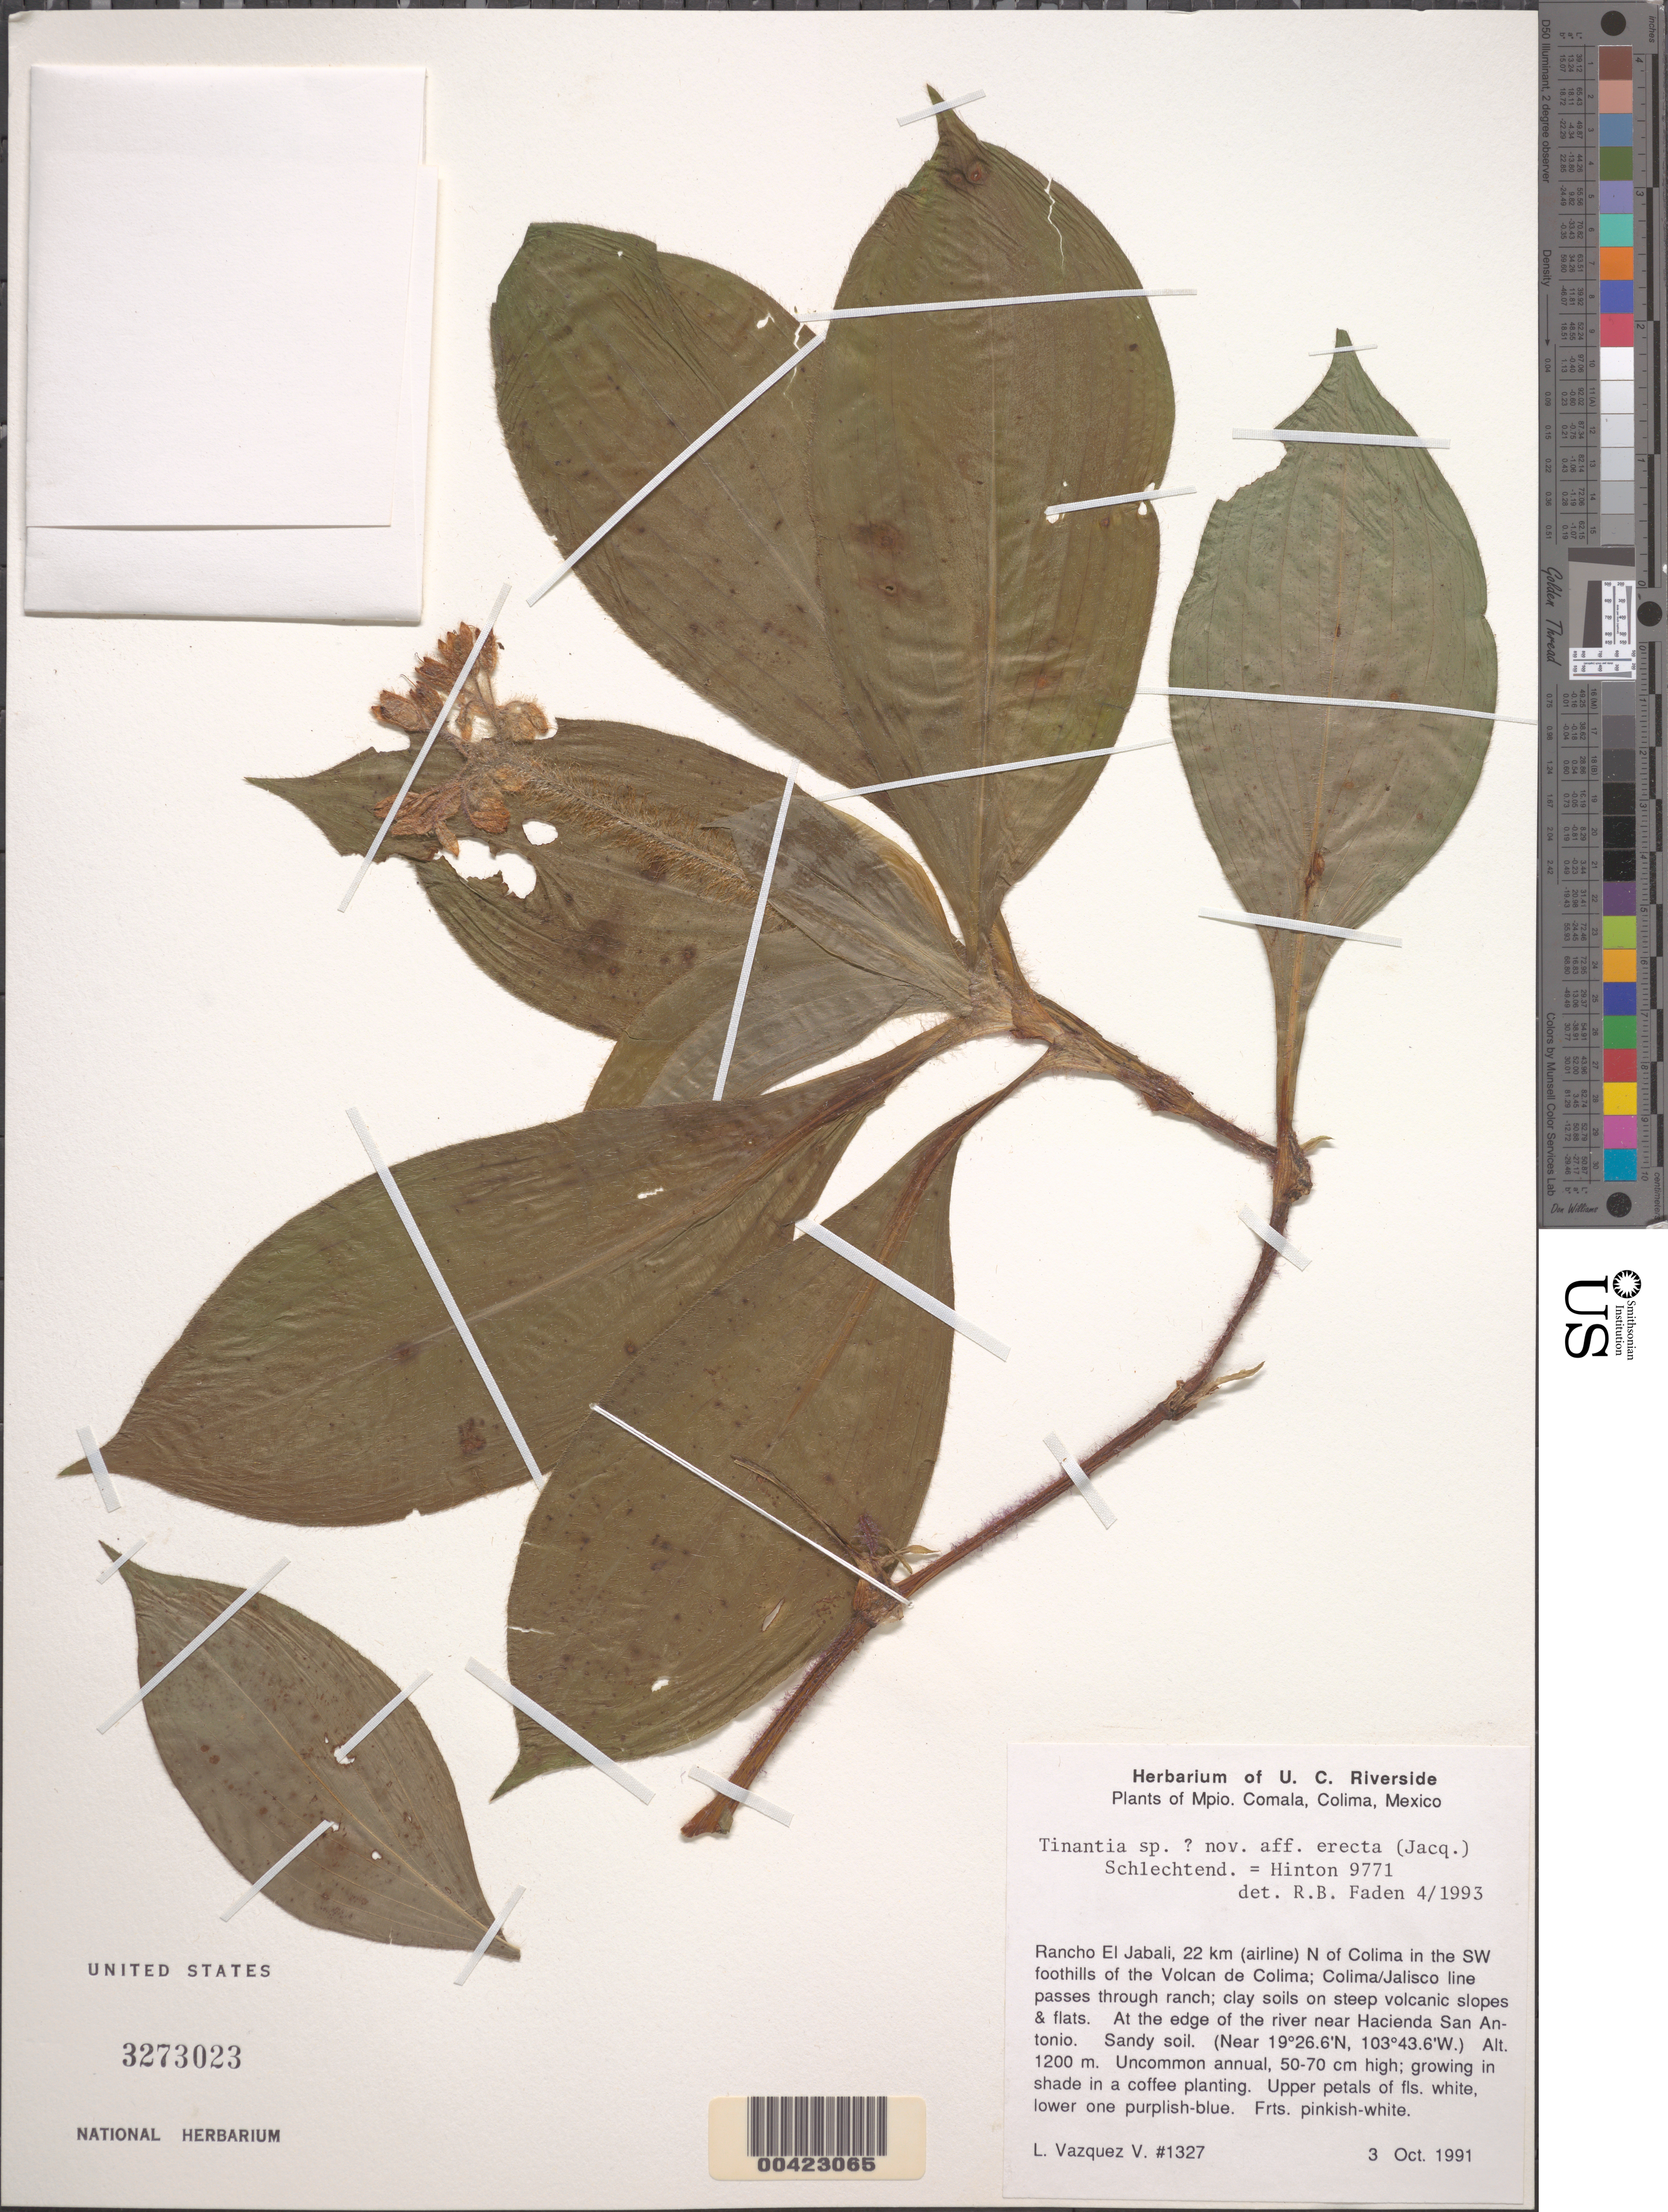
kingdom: Plantae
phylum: Tracheophyta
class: Liliopsida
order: Commelinales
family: Commelinaceae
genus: Tinantia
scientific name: Tinantia erecta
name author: (Jacq.) Fenzl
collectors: L. Vazquez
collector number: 1327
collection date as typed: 03 Oct 1991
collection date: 1991-10-03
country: Mexico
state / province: Colima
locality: Rancho El Jabali, N of Colima, Comala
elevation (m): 1200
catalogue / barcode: US 3273023